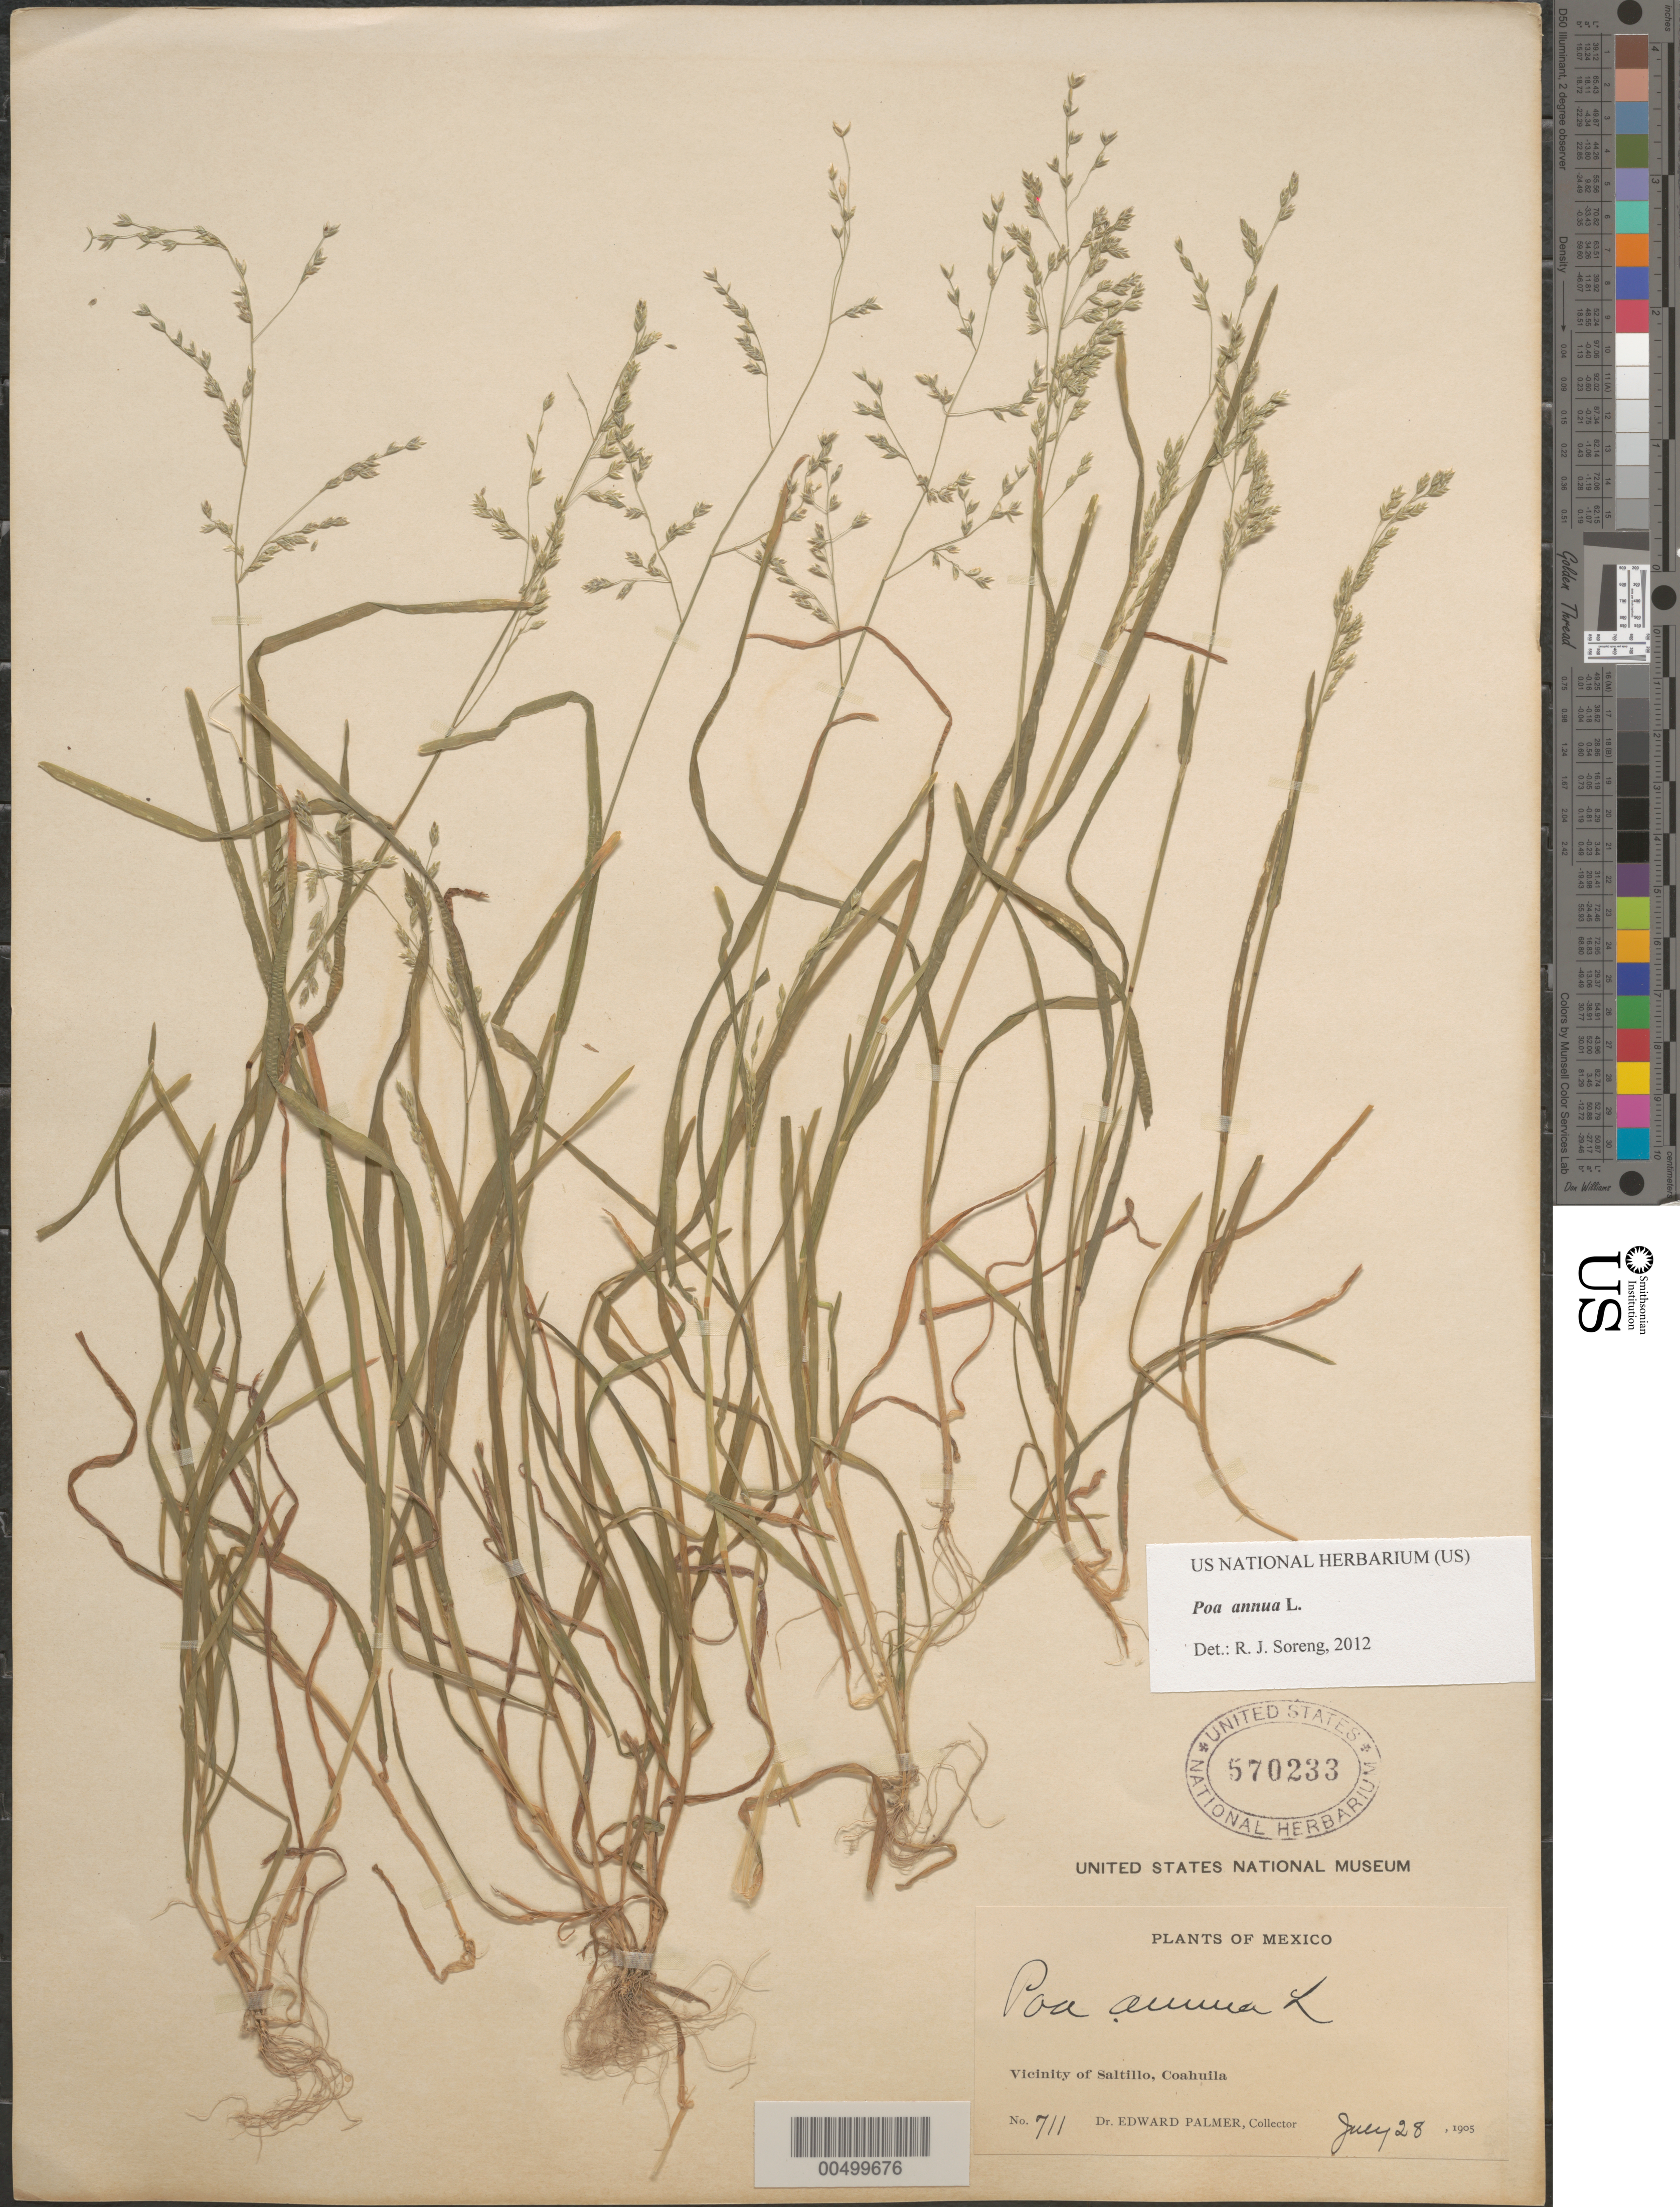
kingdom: Plantae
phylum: Tracheophyta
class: Liliopsida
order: Poales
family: Poaceae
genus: Poa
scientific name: Poa annua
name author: L.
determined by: Soreng, Robert J., Research Associate (BOT), Smithsonian Institution - National Museum of Natural History (UNITED STATES)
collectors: E. Palmer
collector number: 711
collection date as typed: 28 Jul 1905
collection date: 1905-07-28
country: Mexico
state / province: Coahuila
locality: Vicinity of Saltillo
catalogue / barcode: US 570233